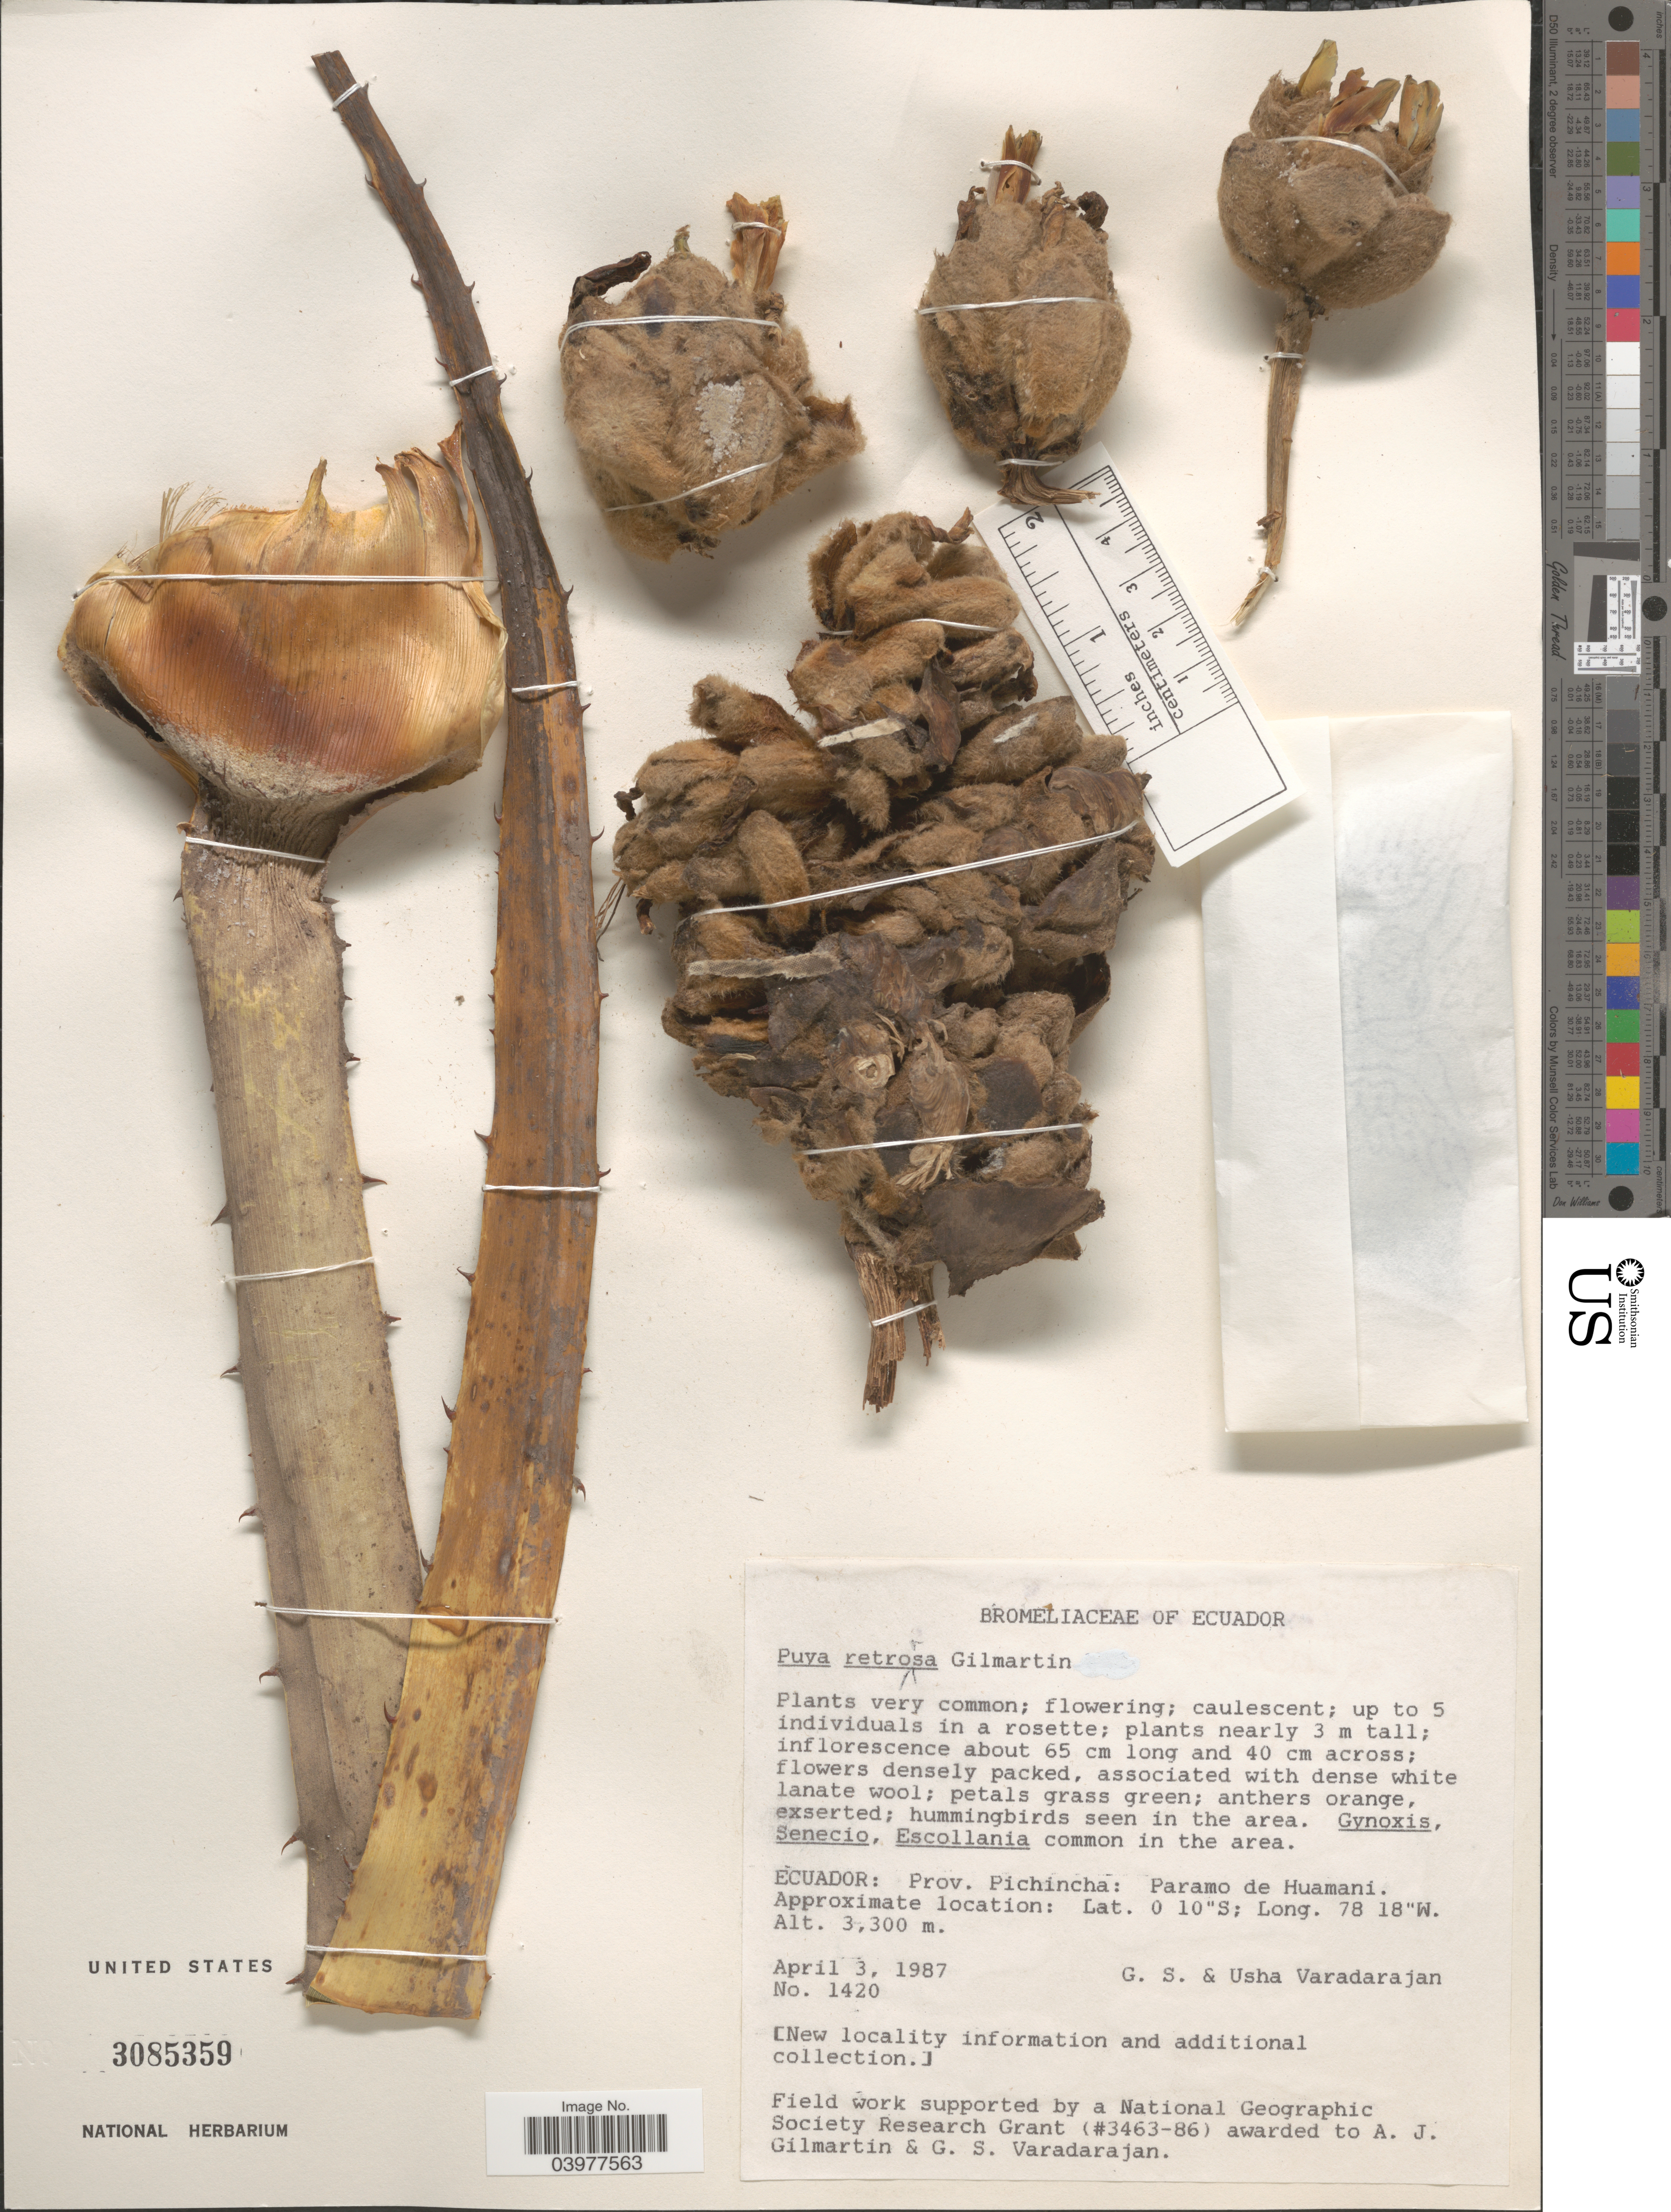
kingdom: Plantae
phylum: Tracheophyta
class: Liliopsida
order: Poales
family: Bromeliaceae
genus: Puya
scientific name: Puya retrorsa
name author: Gilmartin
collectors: G. S. Varadarajan & U. Varadarajan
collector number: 1420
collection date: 1987-04-03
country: Ecuador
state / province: Pichincha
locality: Paramo de Huamani.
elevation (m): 3300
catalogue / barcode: US 3085359